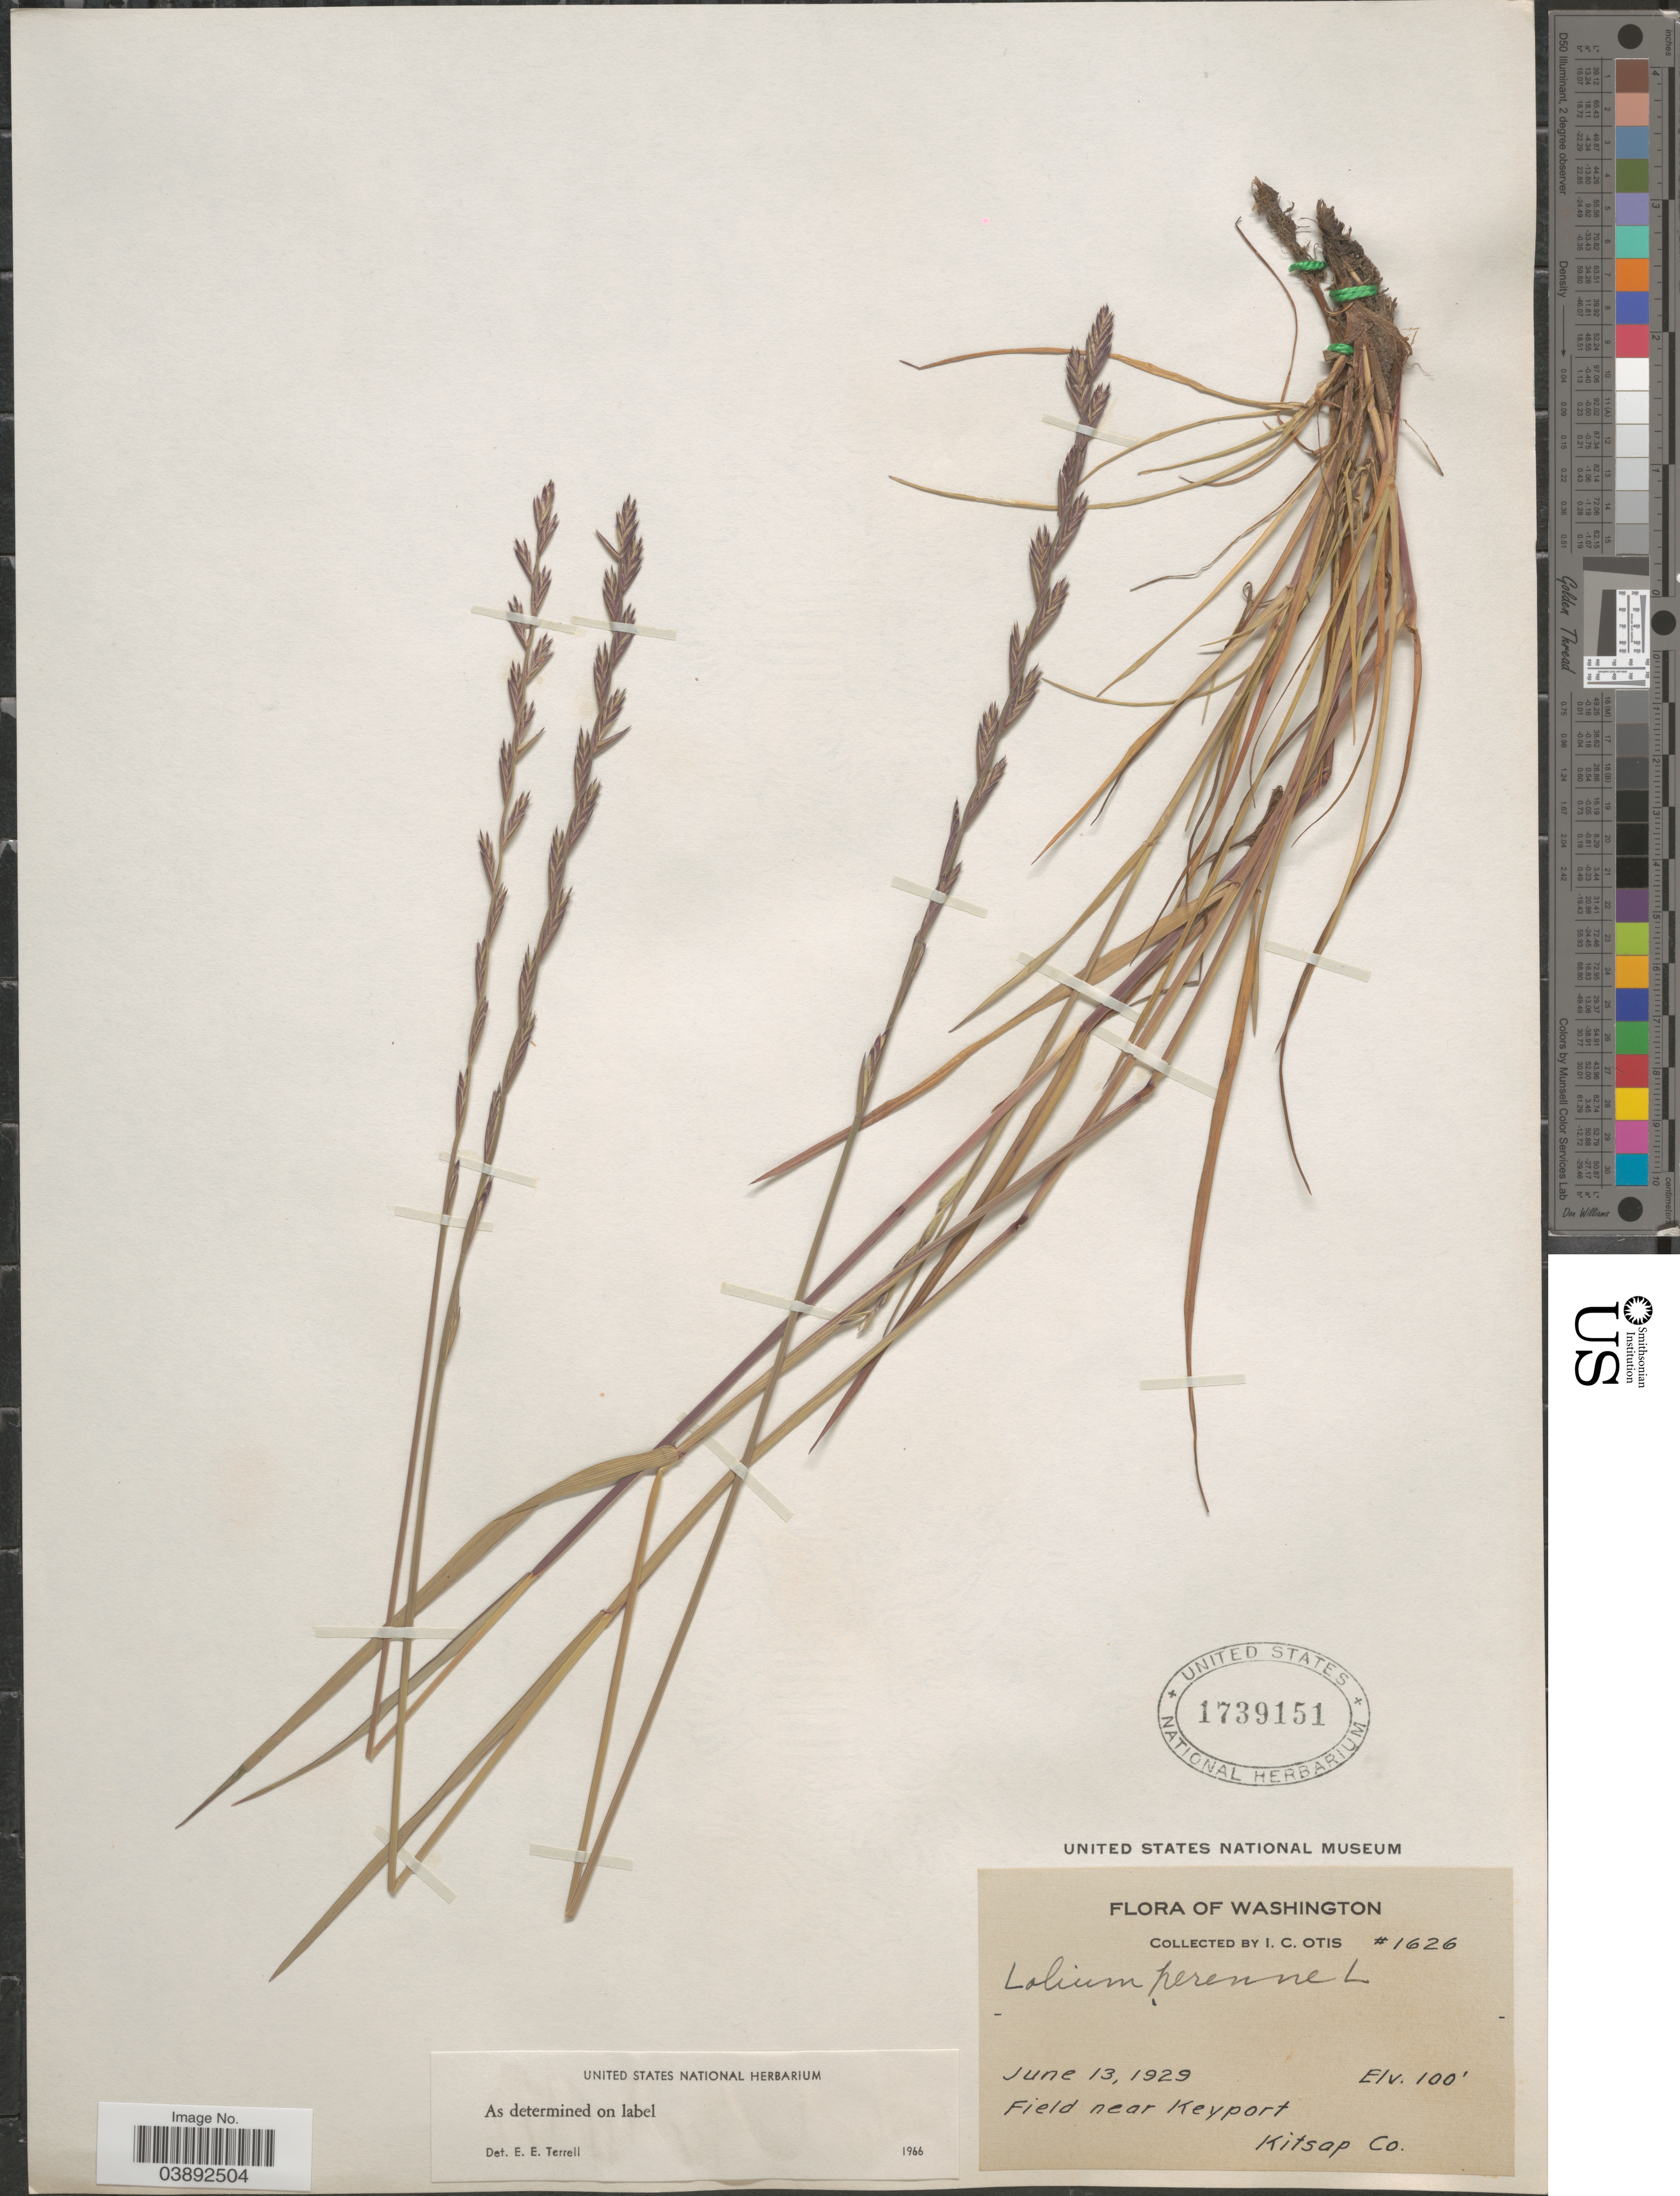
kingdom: Plantae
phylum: Tracheophyta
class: Liliopsida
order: Poales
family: Poaceae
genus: Lolium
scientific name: Lolium perenne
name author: L.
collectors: I. C. Otis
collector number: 1626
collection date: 1929-06-13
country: United States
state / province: Washington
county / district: Kitsap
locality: Field near Keyport. Kitsap Co.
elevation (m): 30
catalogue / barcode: US 1739151